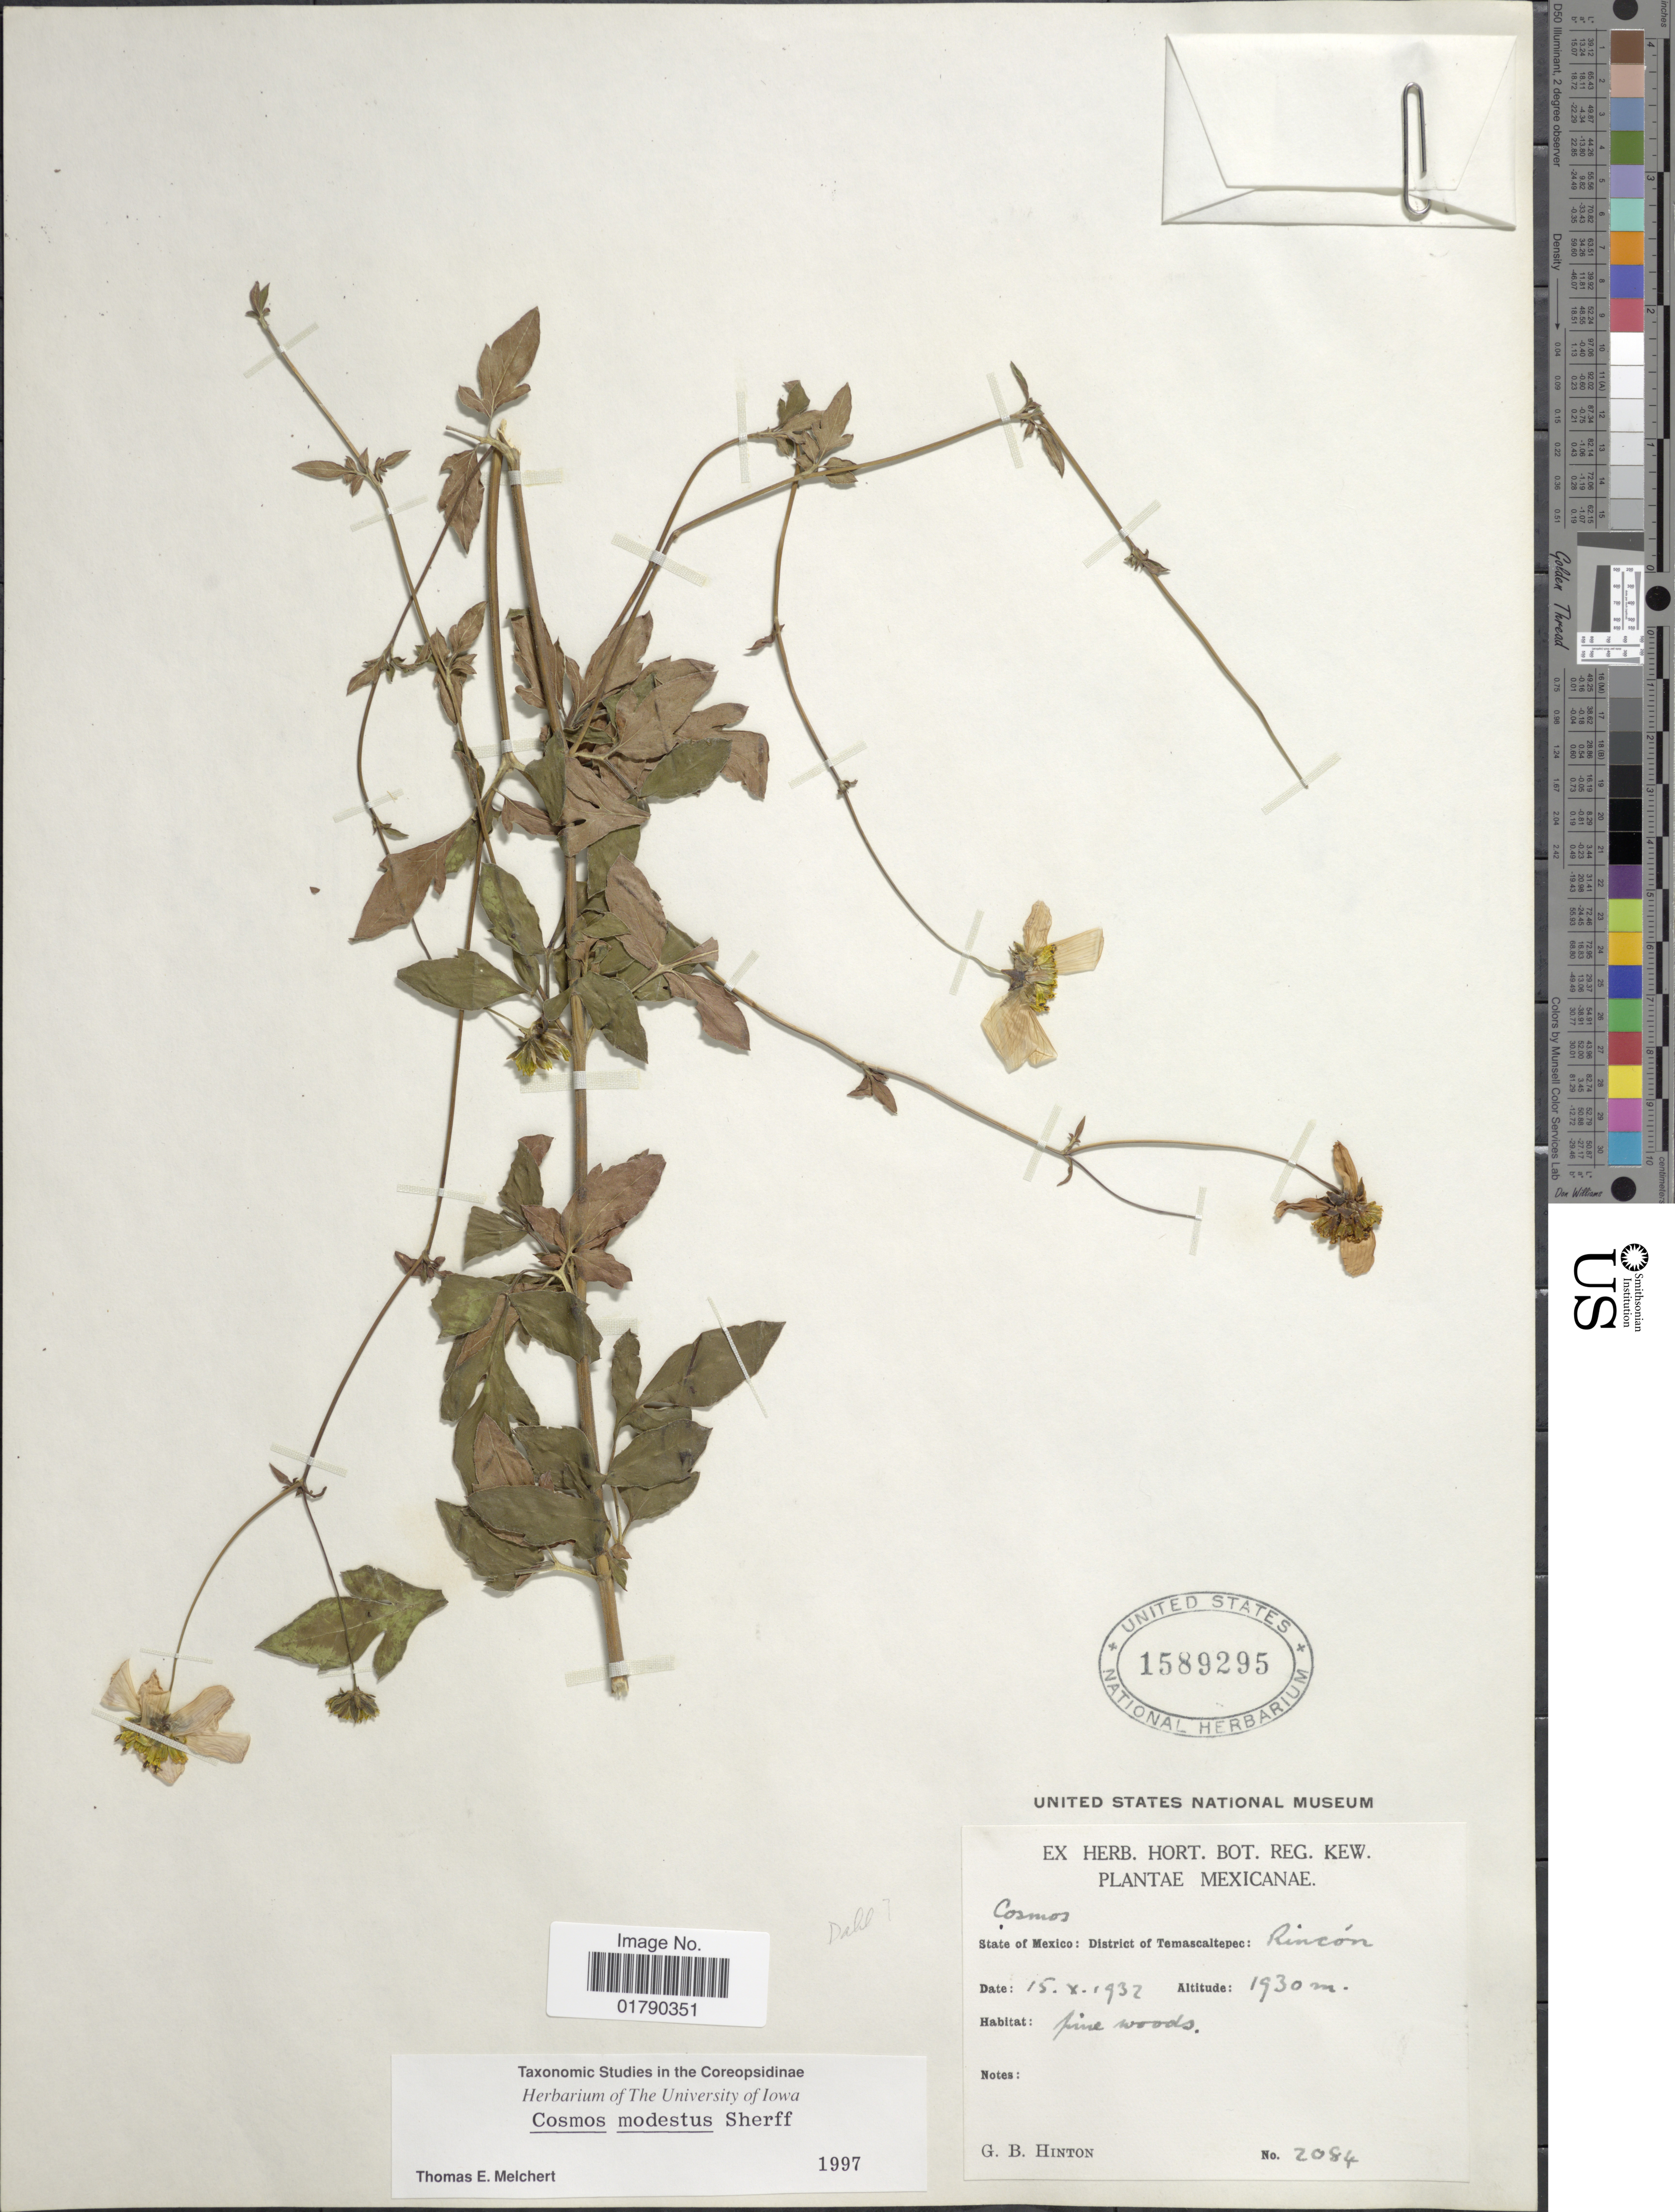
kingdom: Plantae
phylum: Tracheophyta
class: Magnoliopsida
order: Asterales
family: Asteraceae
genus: Cosmos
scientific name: Cosmos modestus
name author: Sherff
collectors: G. B. Hinton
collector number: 2084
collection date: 1932-10-15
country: Mexico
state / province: México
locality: District of Temascaltepec, Rincon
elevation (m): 1930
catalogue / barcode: US 1589295